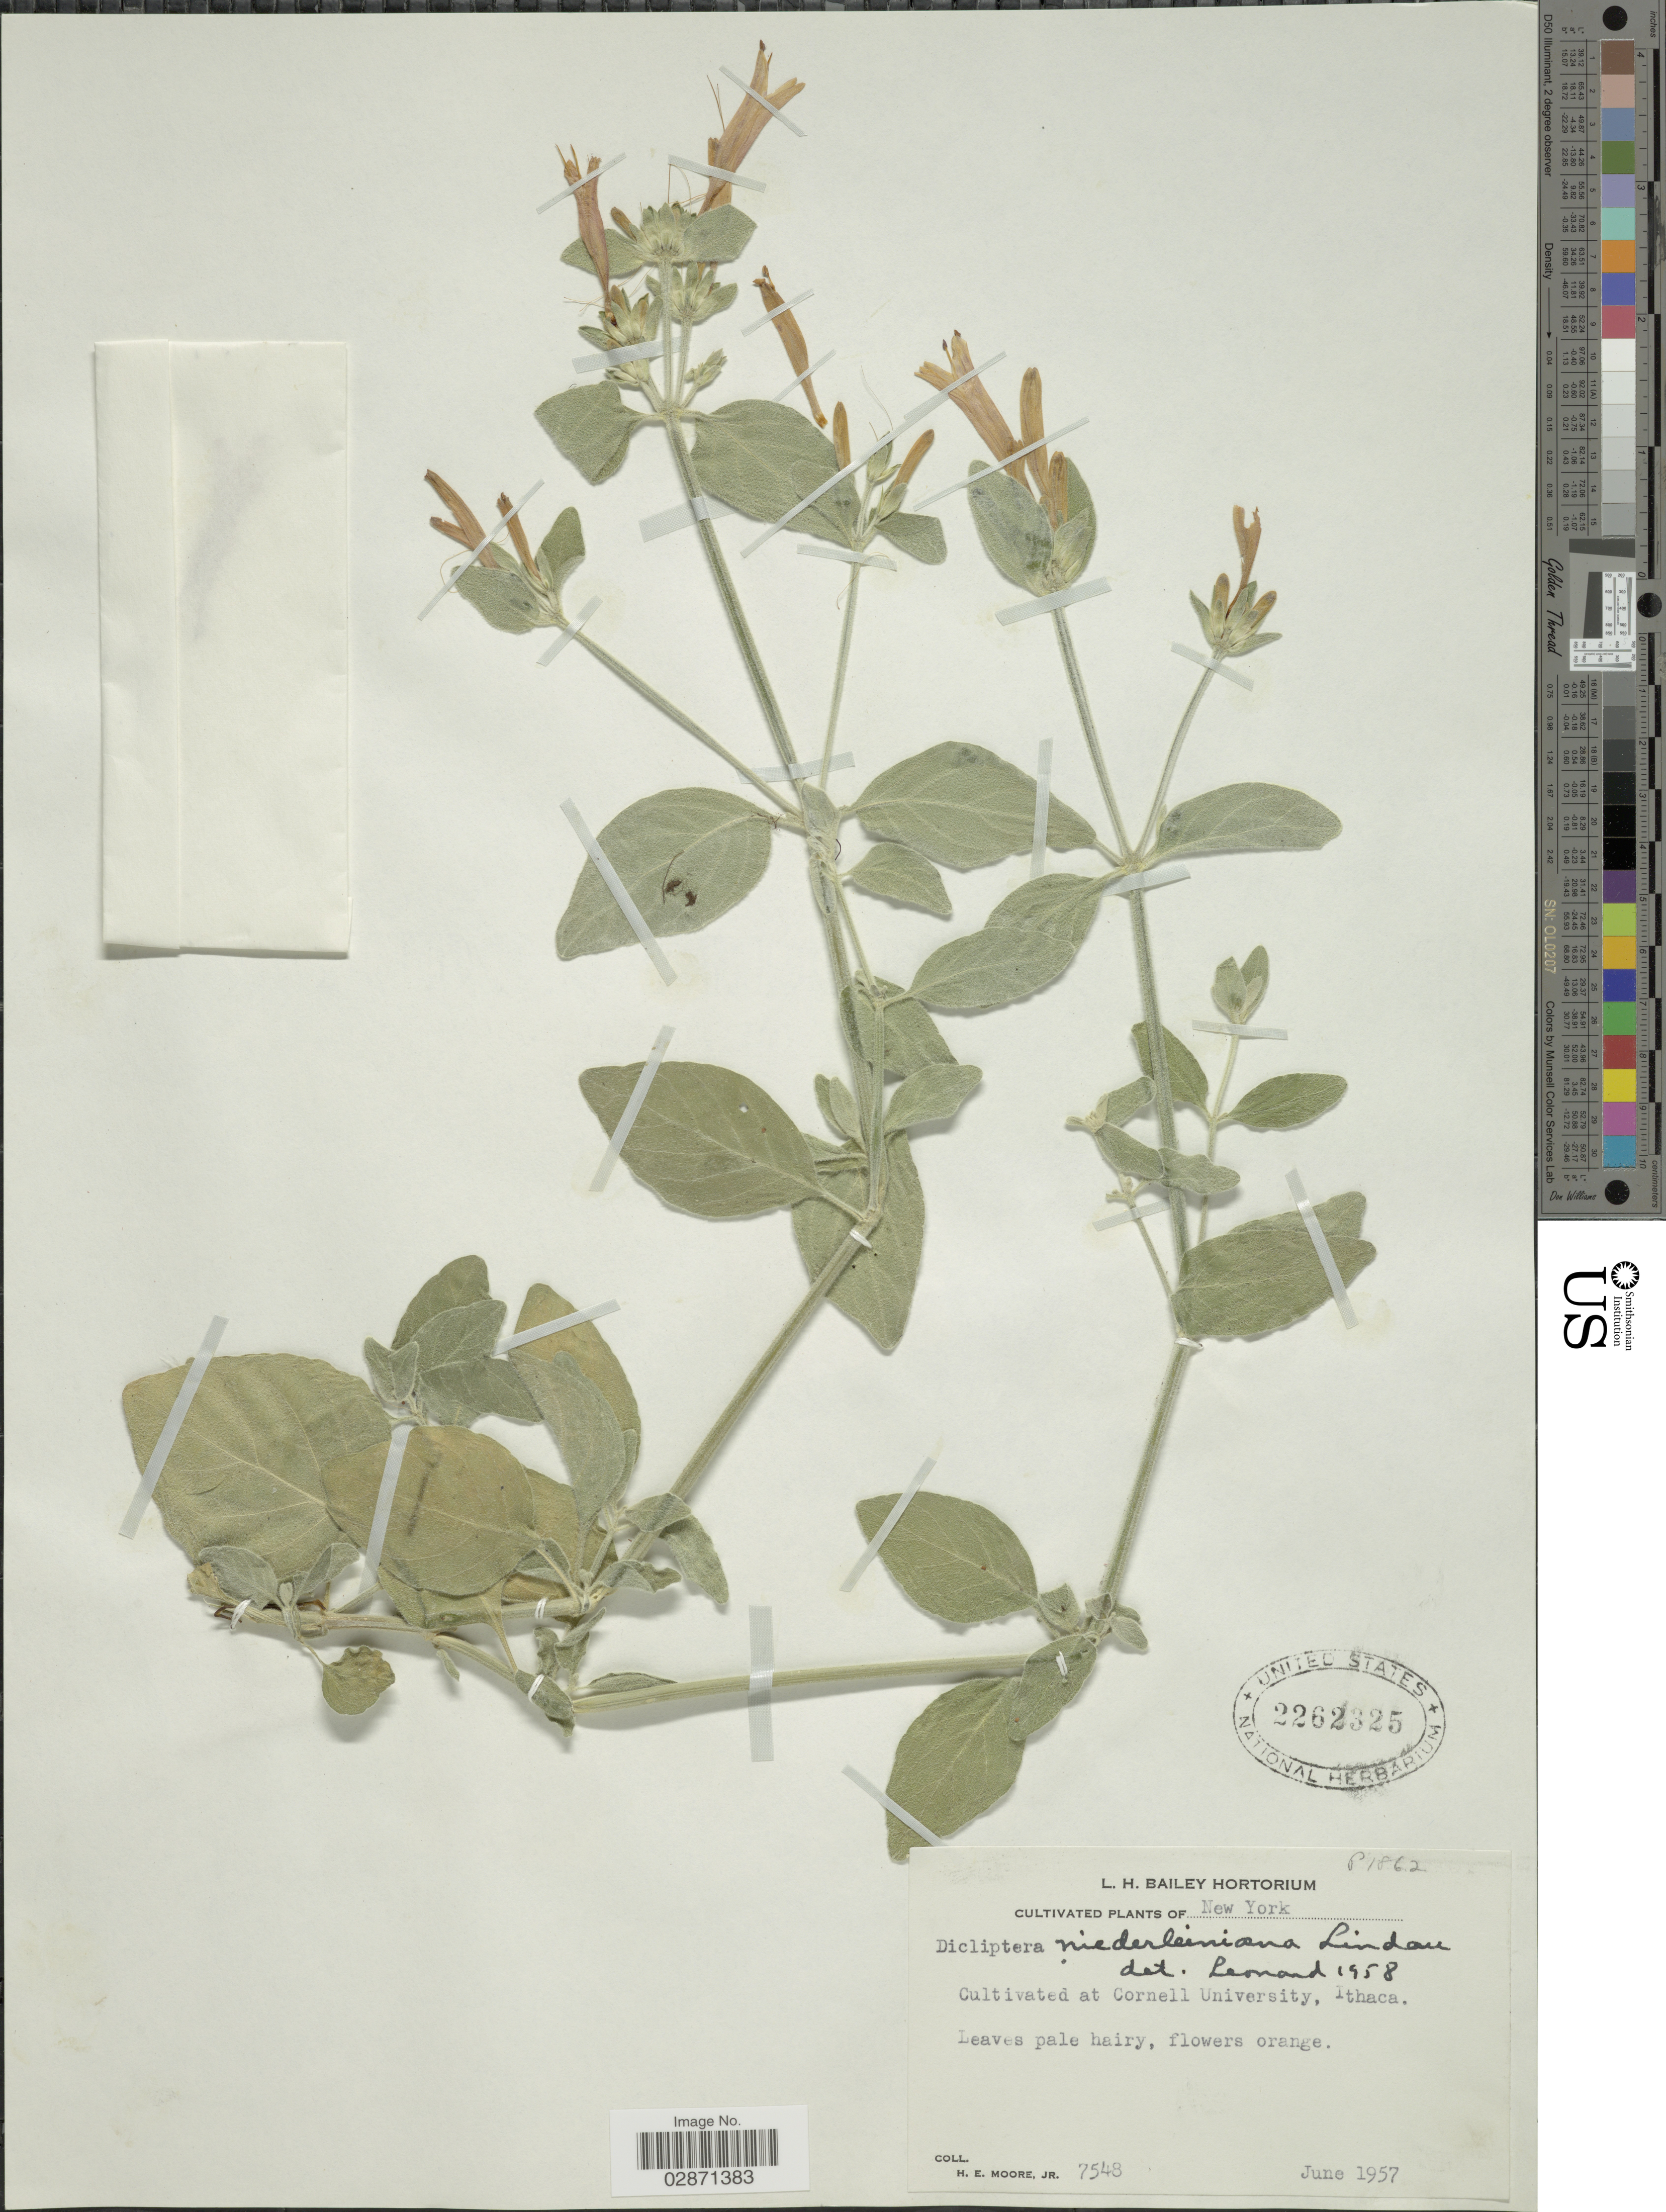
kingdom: Plantae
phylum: Tracheophyta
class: Magnoliopsida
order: Lamiales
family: Acanthaceae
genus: Dicliptera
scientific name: Dicliptera squarrosa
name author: Nees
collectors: H. Moore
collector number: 7548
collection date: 1957-06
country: United States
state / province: New York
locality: Cultivated at Cornell University, Ithaca.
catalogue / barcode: US 2262325